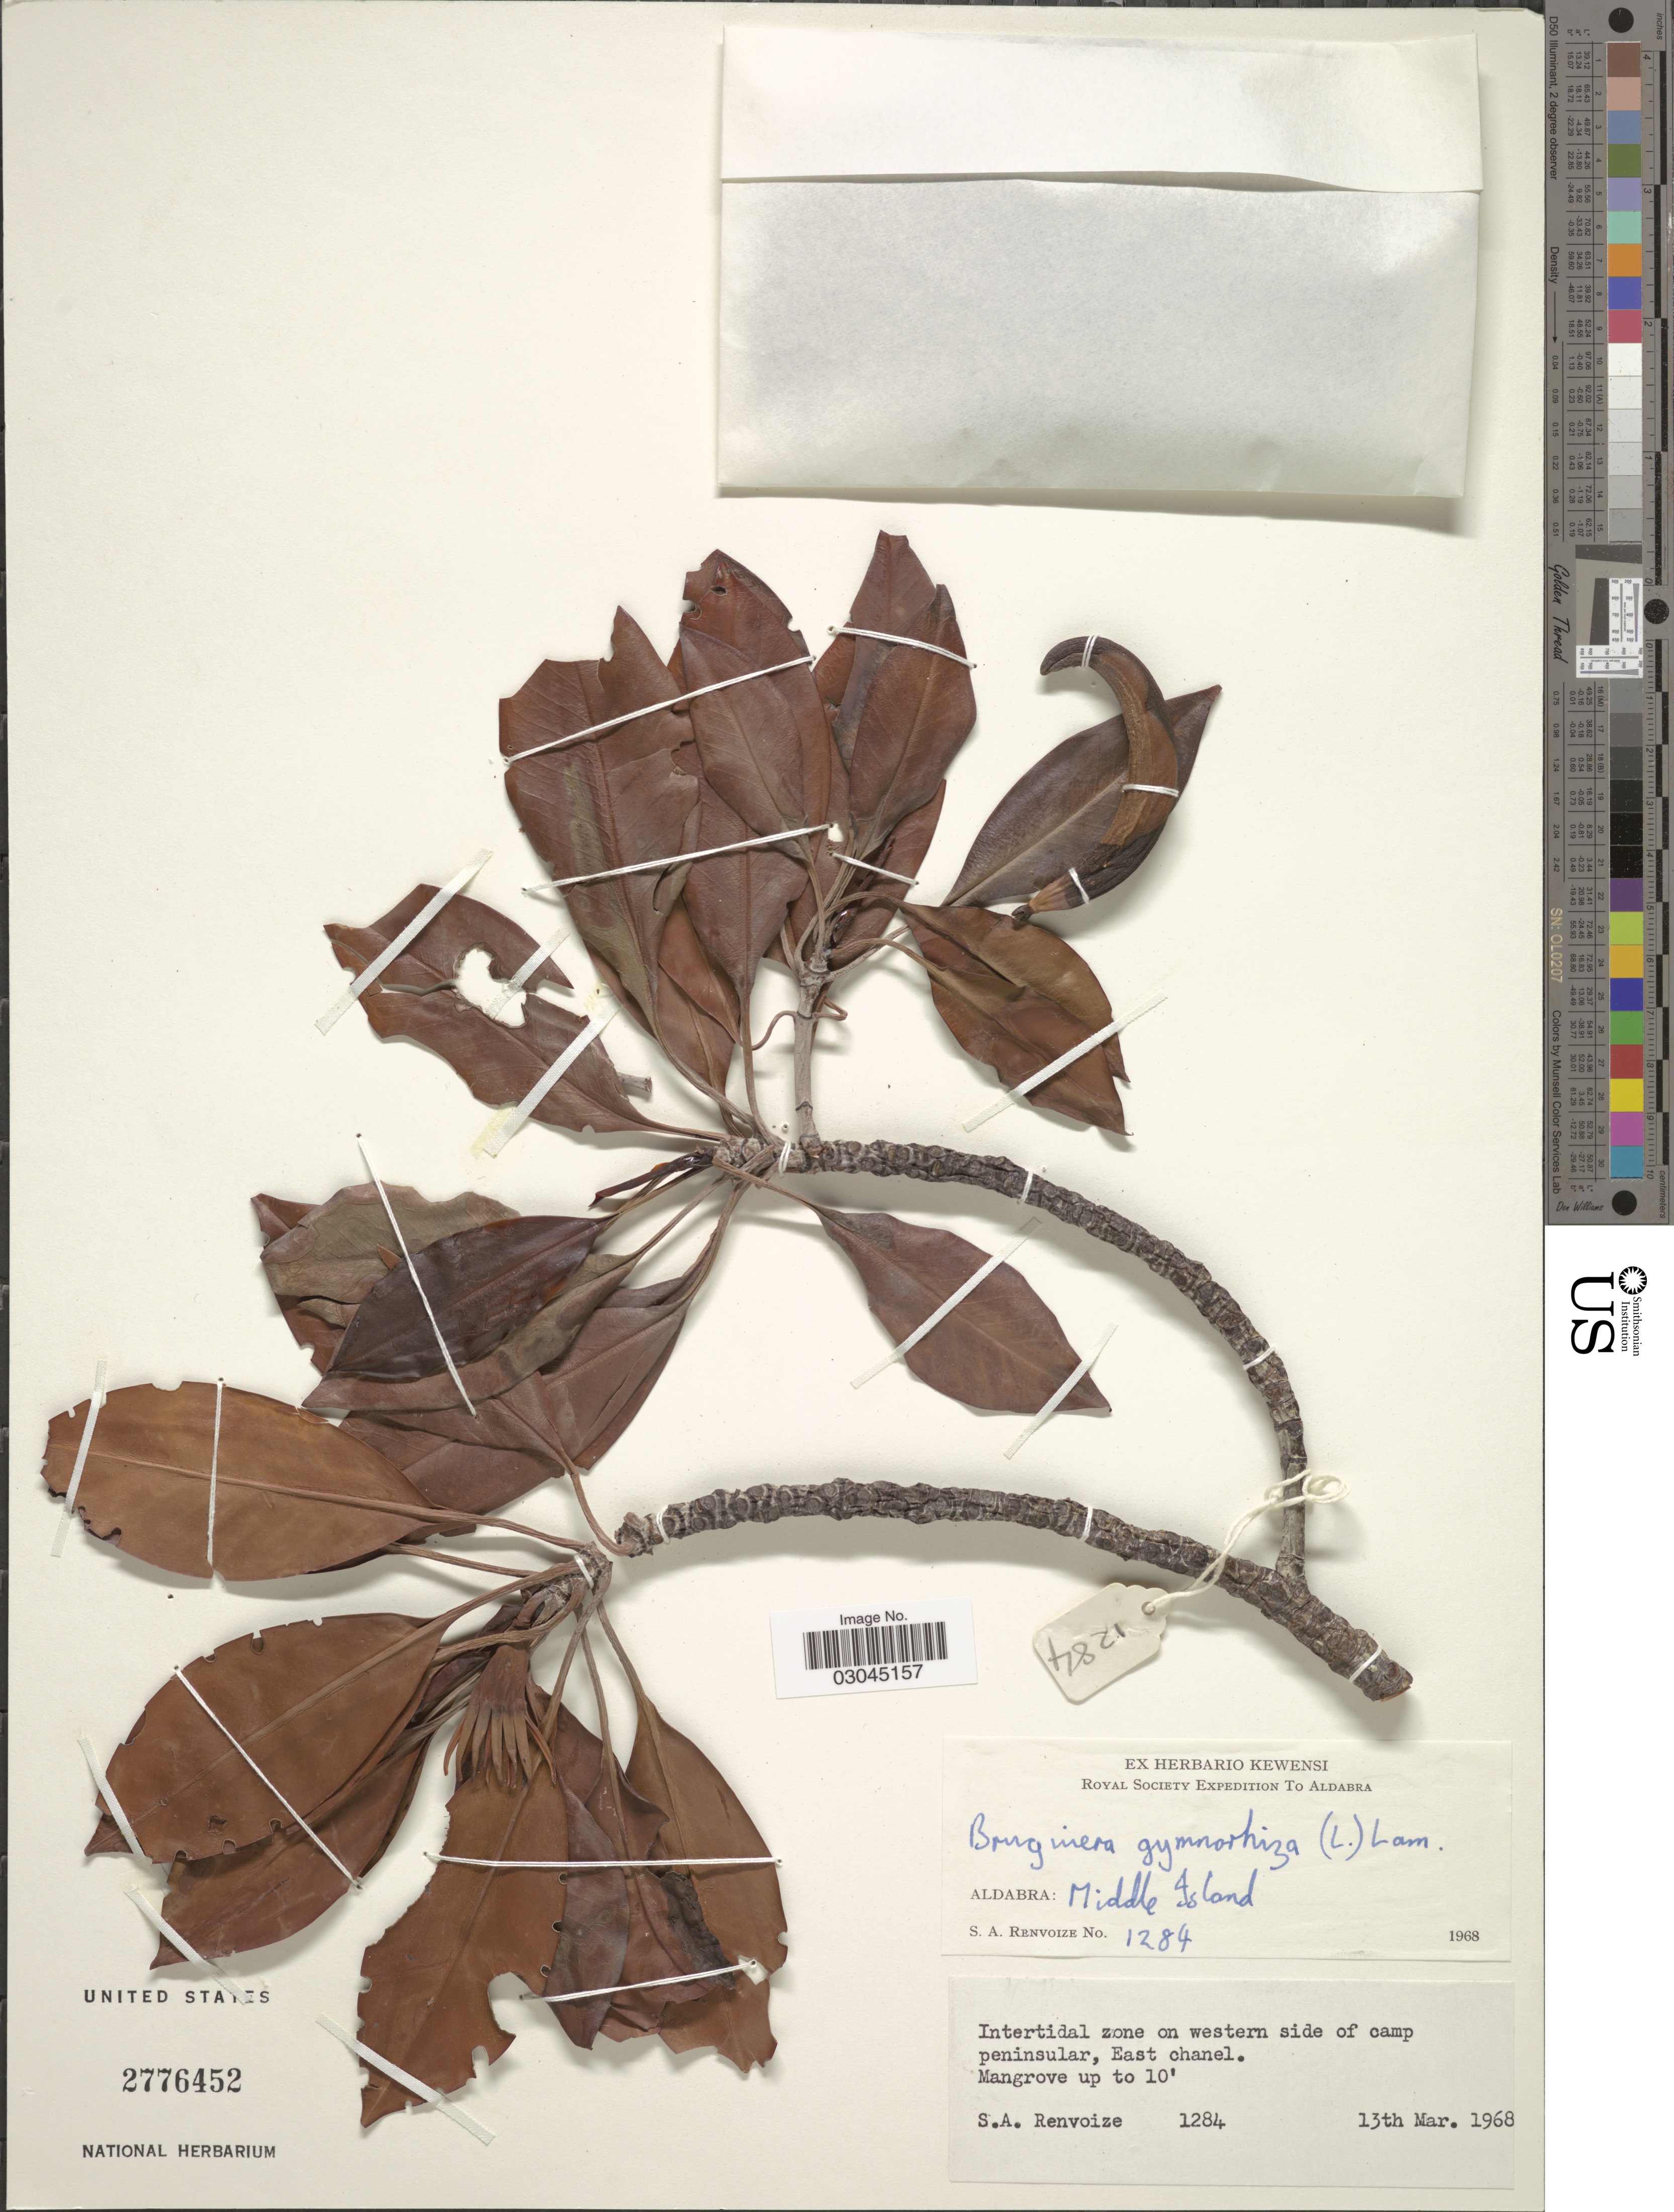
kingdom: Plantae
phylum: Tracheophyta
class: Magnoliopsida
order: Malpighiales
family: Rhizophoraceae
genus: Bruguiera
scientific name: Bruguiera gymnorhiza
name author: (L.) Savigny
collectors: S. A. Renvoize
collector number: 1284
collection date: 1968-03-13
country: Seychelles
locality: Aldabra: Middle Island. Intertidal zone on western side of camp peninsular, East chanel.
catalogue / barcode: US 2776452